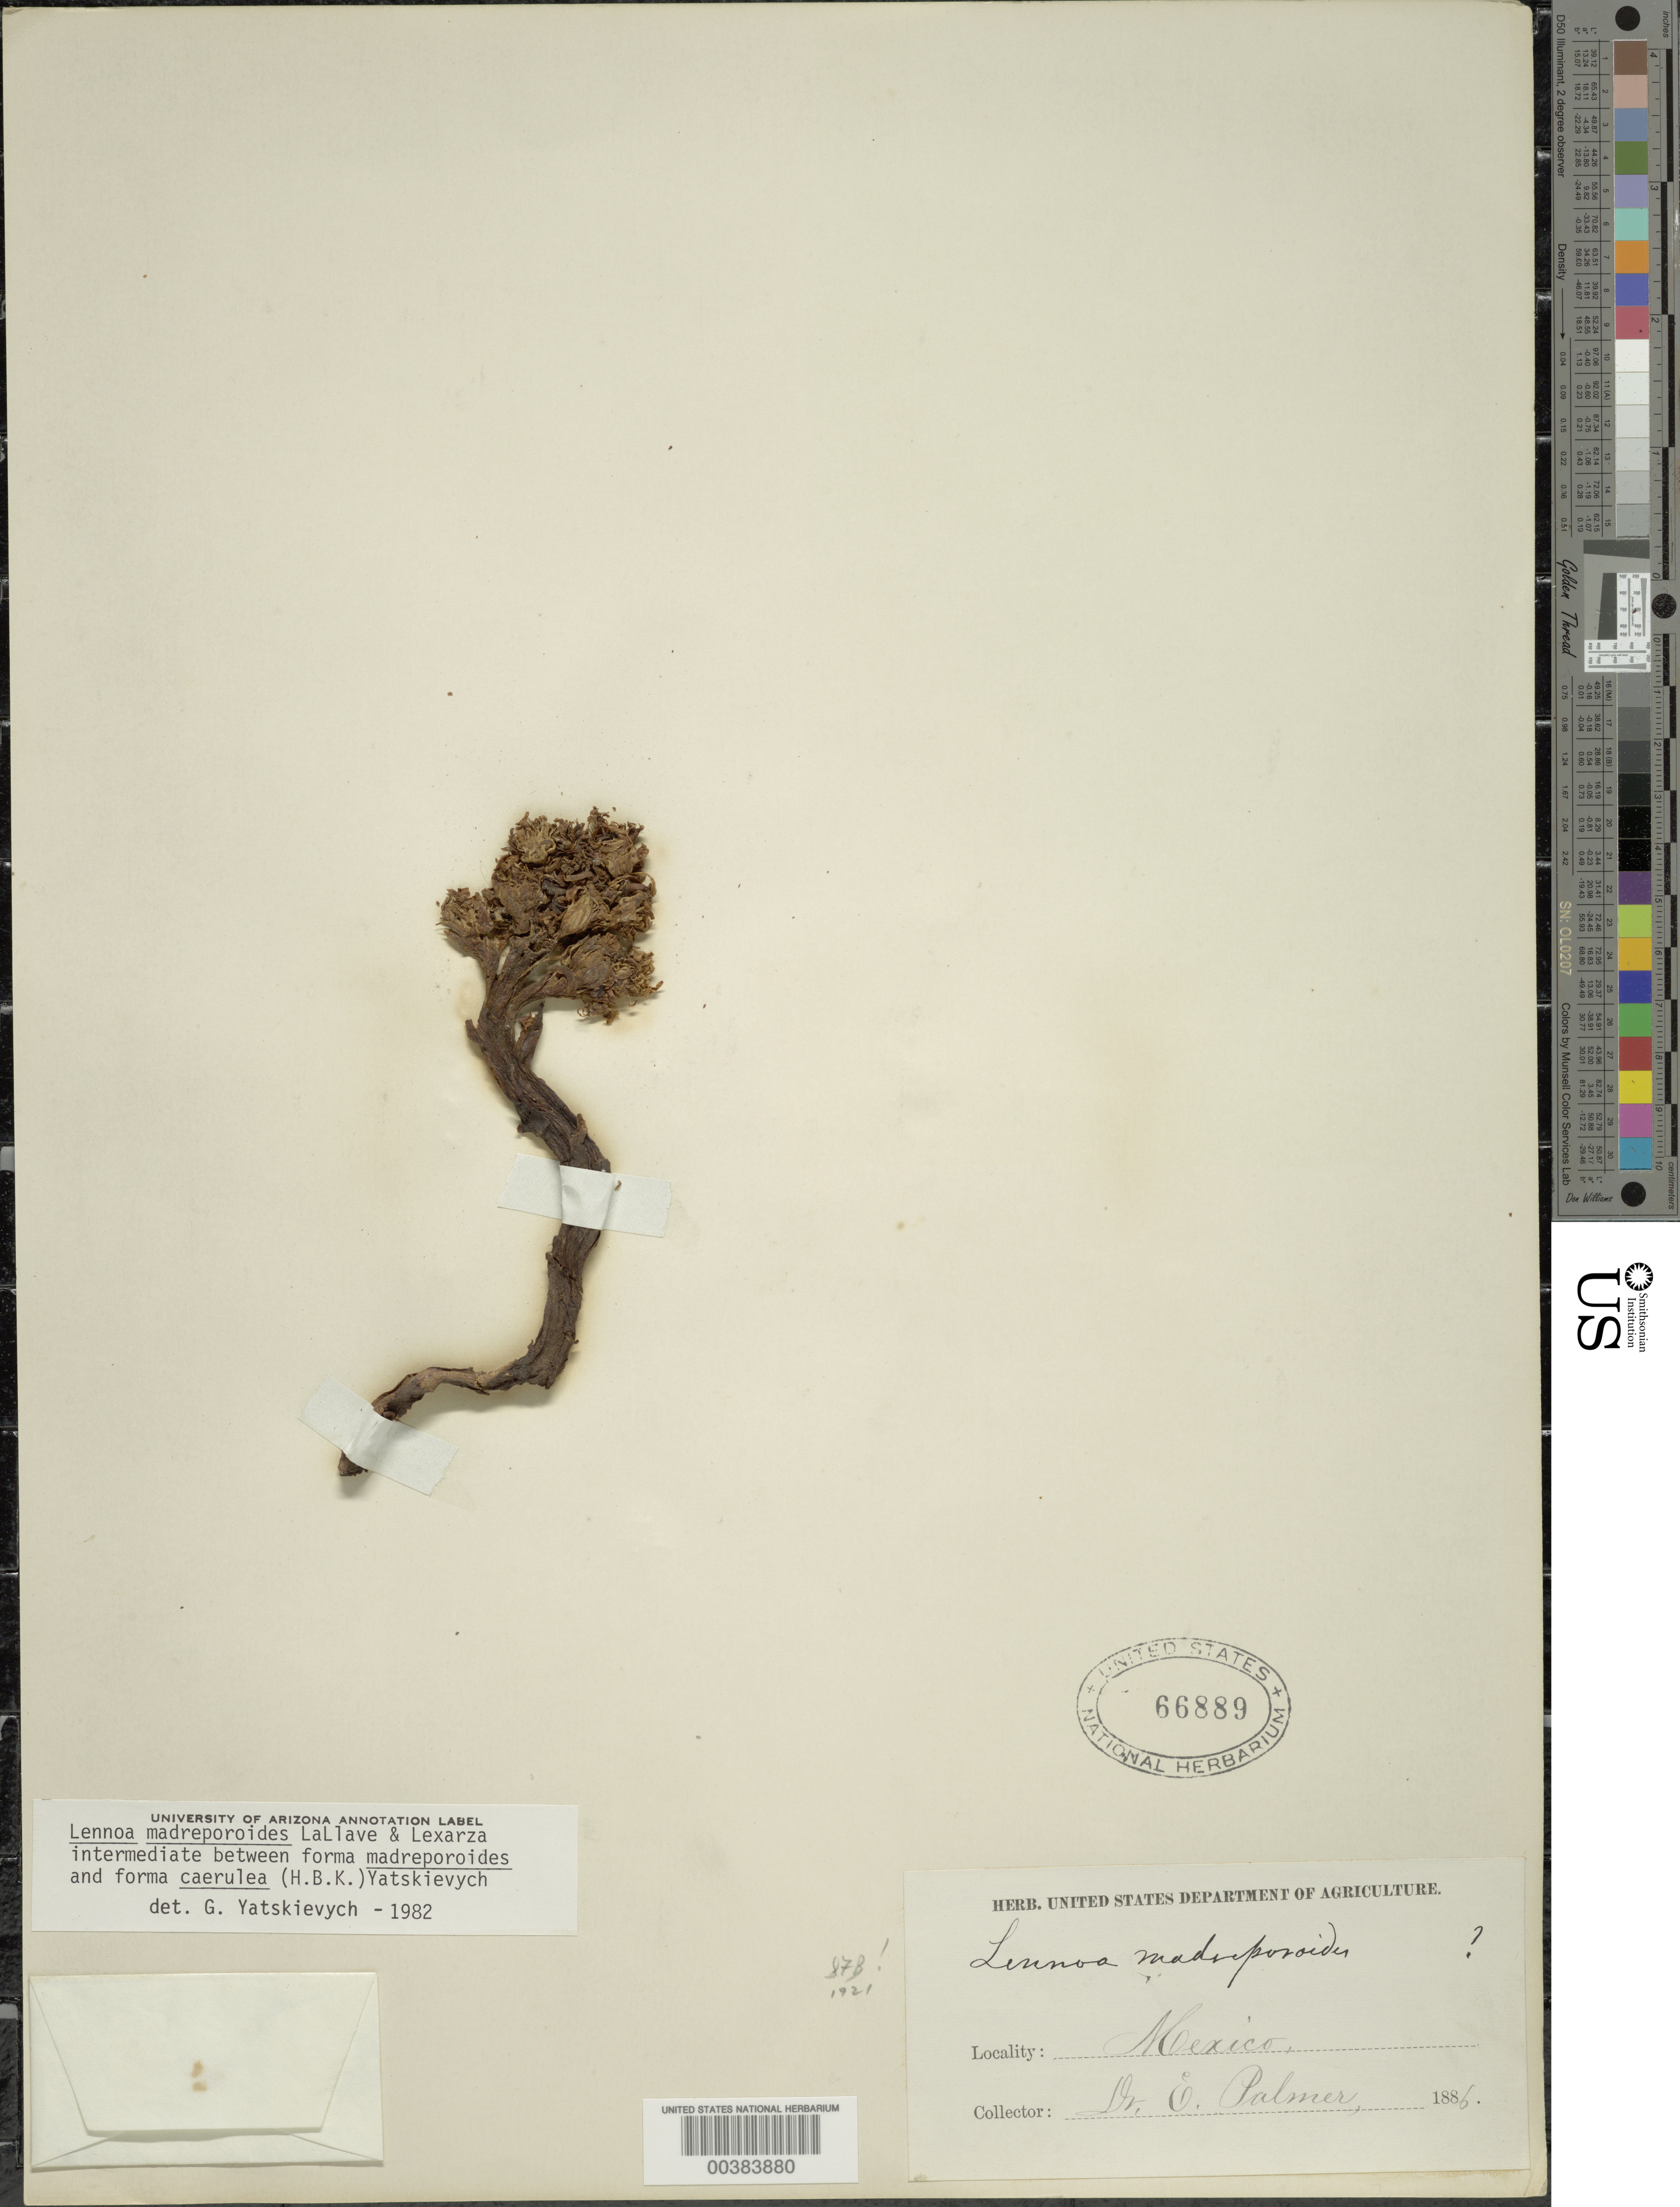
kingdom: Plantae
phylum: Tracheophyta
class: Magnoliopsida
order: Boraginales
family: Lennoaceae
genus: Lennoa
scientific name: Lennoa madreporoides f. madreporoides x L. madreporoides f. caerulea (Kunth) Yatsk.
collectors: E. Palmer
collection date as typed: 1886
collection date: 1886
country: Mexico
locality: E of Monserrat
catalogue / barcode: US 66889